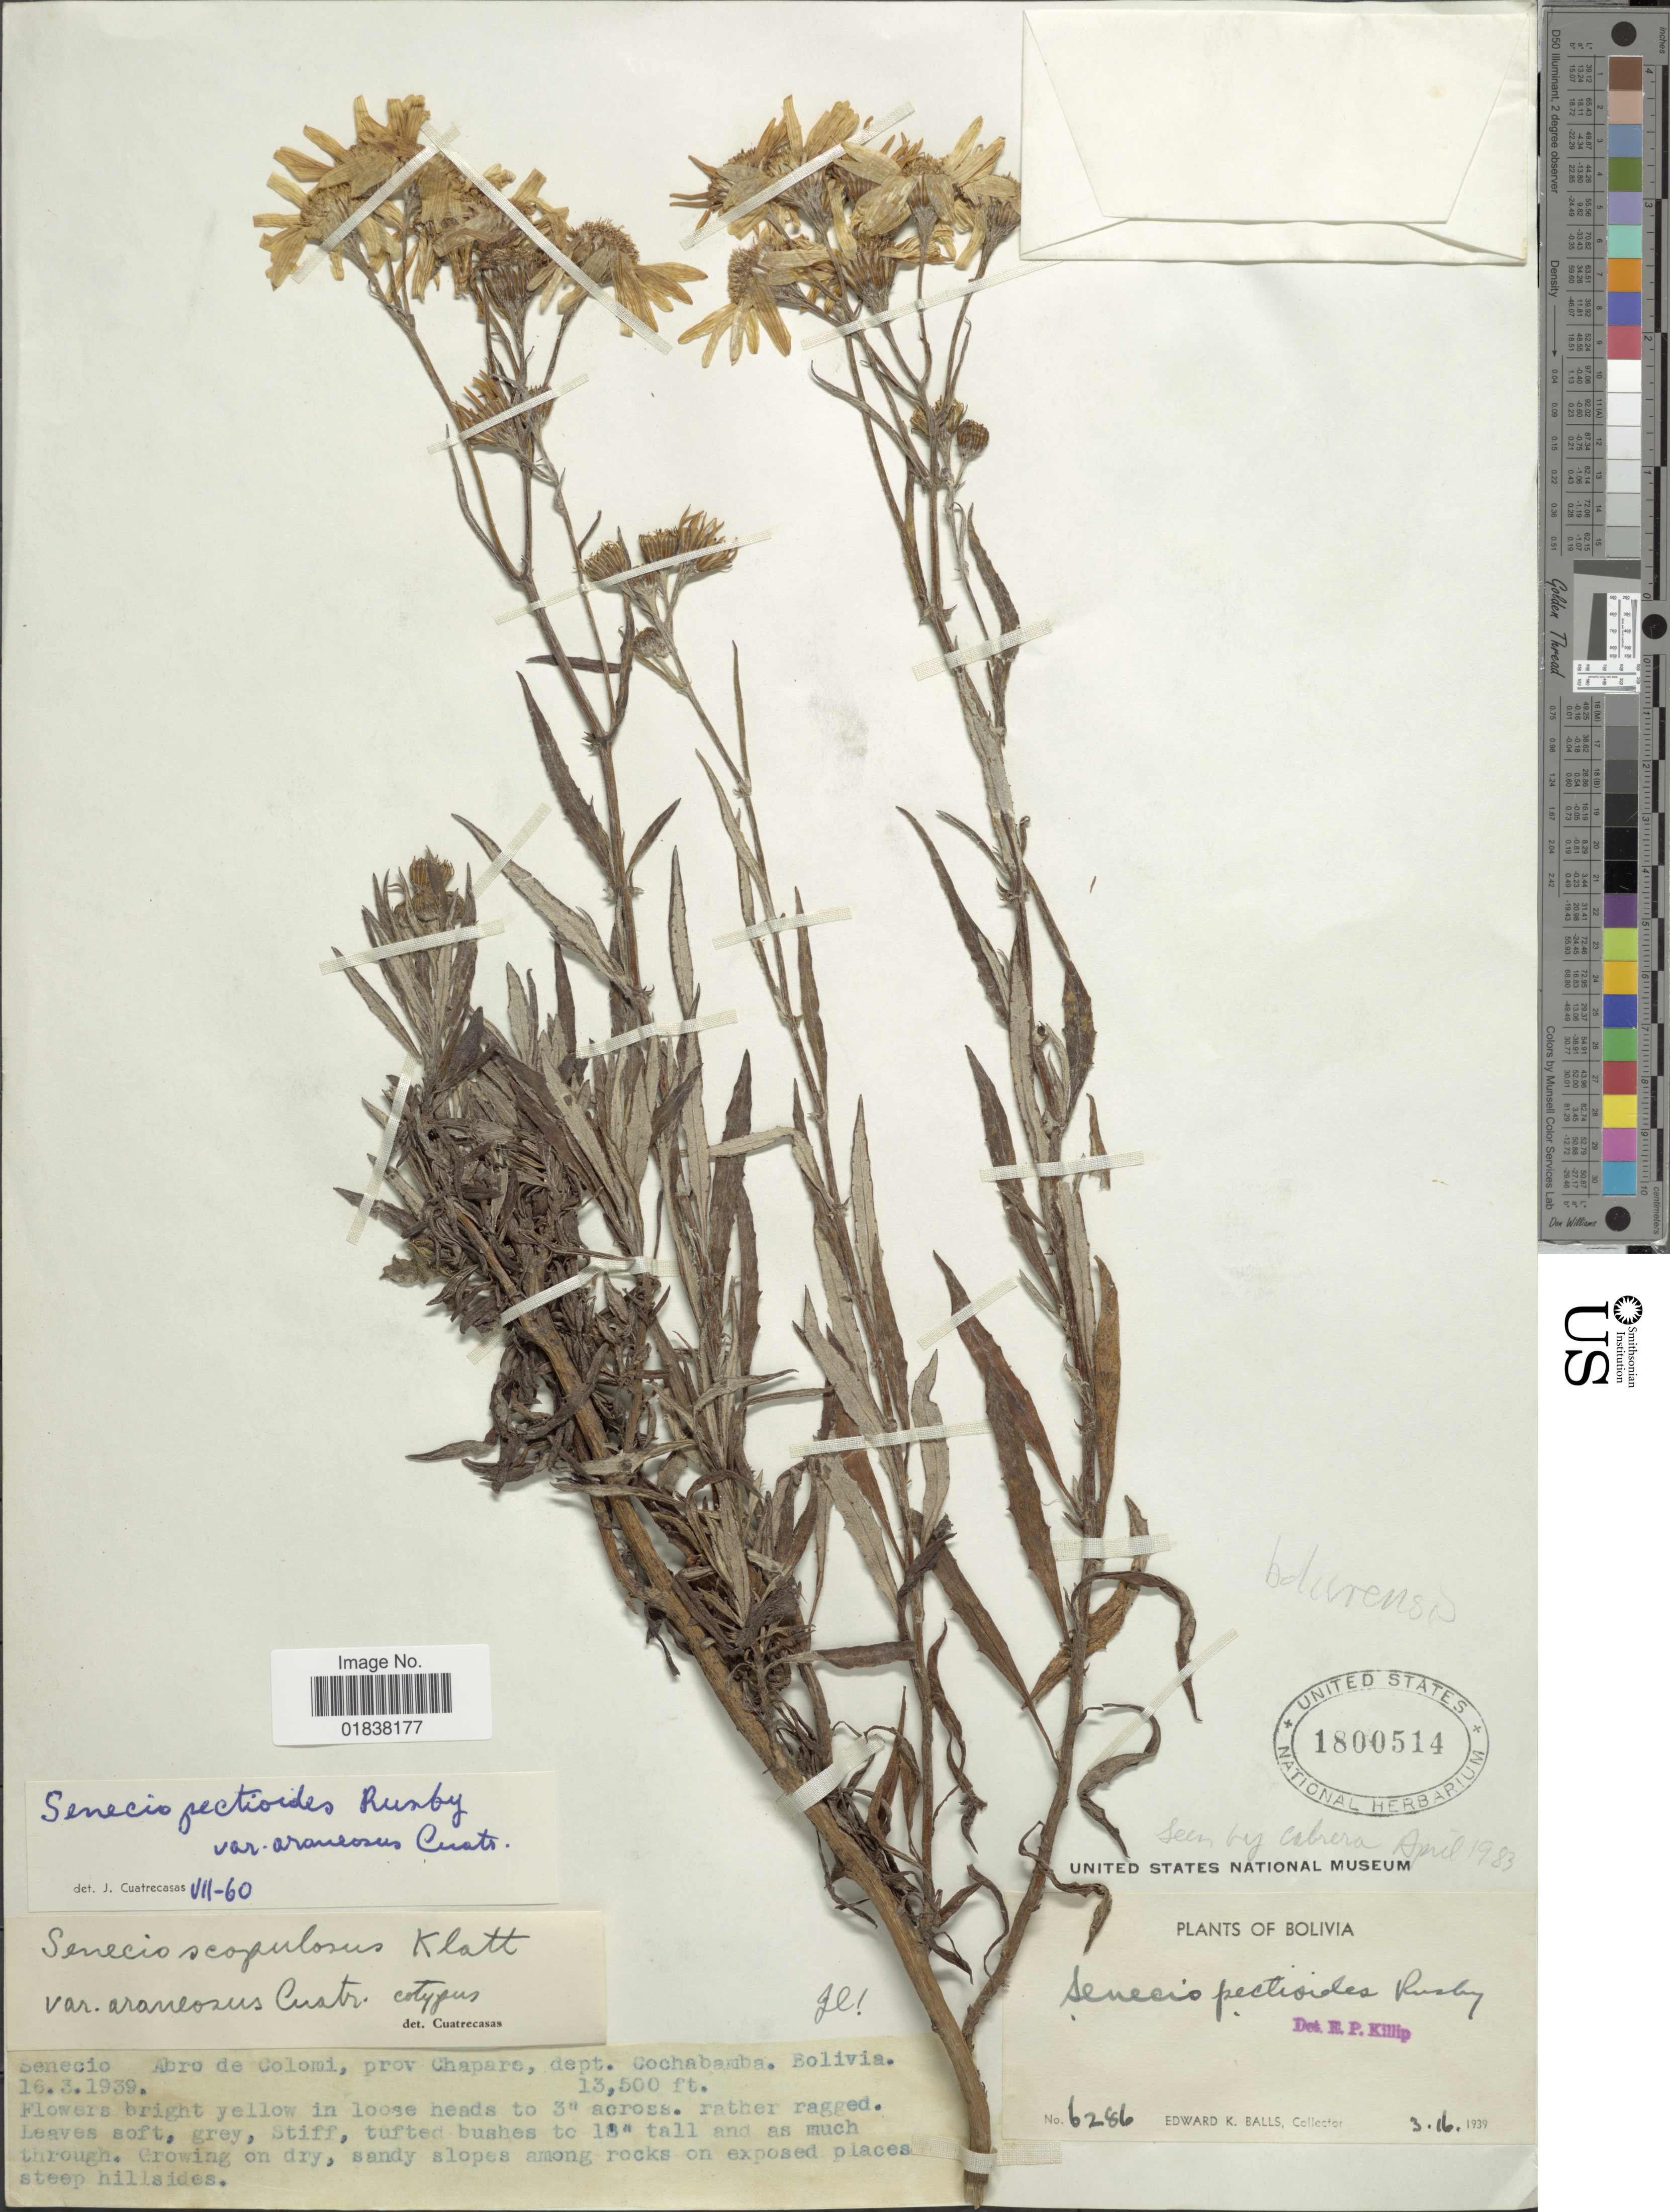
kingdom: Plantae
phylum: Tracheophyta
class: Magnoliopsida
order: Asterales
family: Asteraceae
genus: Senecio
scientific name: Senecio pectioides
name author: Rusby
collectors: E. K. Balls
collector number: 6286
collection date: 1939-03-16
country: Bolivia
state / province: Cochabamba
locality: Abro de Colomi, Prov. Chapare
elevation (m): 4115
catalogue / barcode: US 1800514